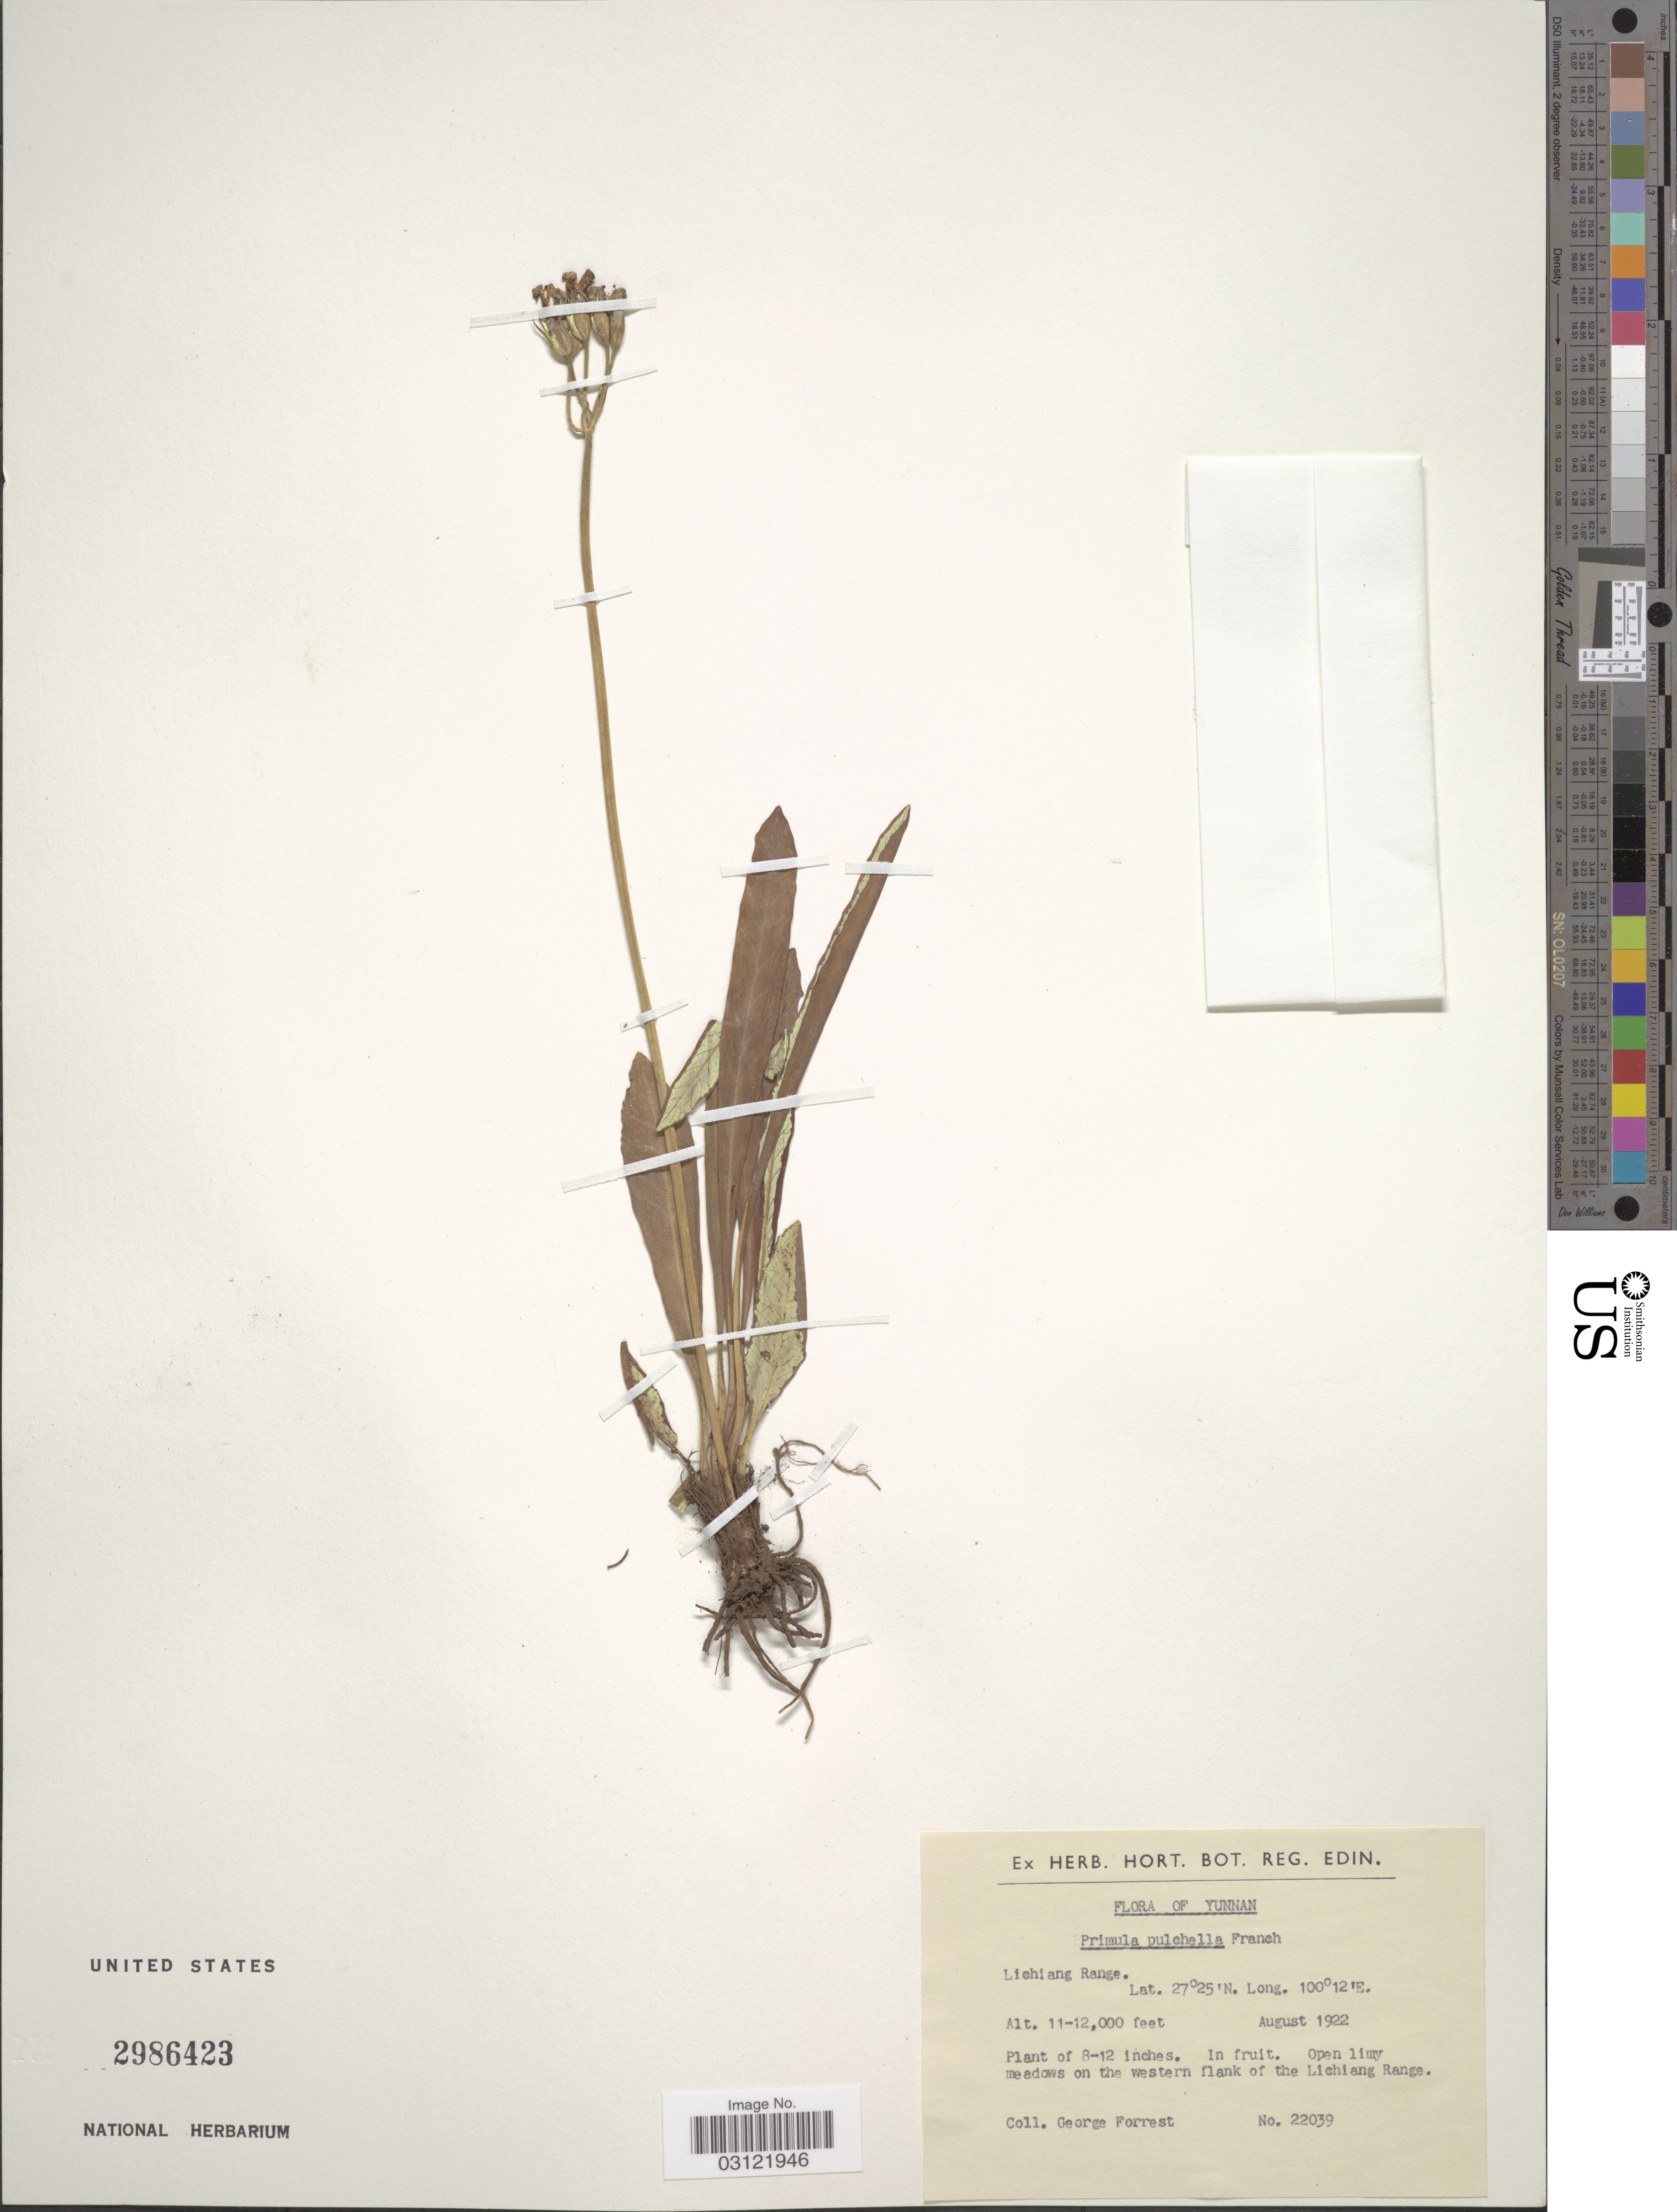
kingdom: Plantae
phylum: Tracheophyta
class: Magnoliopsida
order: Ericales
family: Primulaceae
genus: Primula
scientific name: Primula pulchella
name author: Franch.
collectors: G. Forrest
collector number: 22039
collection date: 1922-08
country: China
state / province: Yunnan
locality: Lichiang Range.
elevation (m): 3353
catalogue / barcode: US 2986423